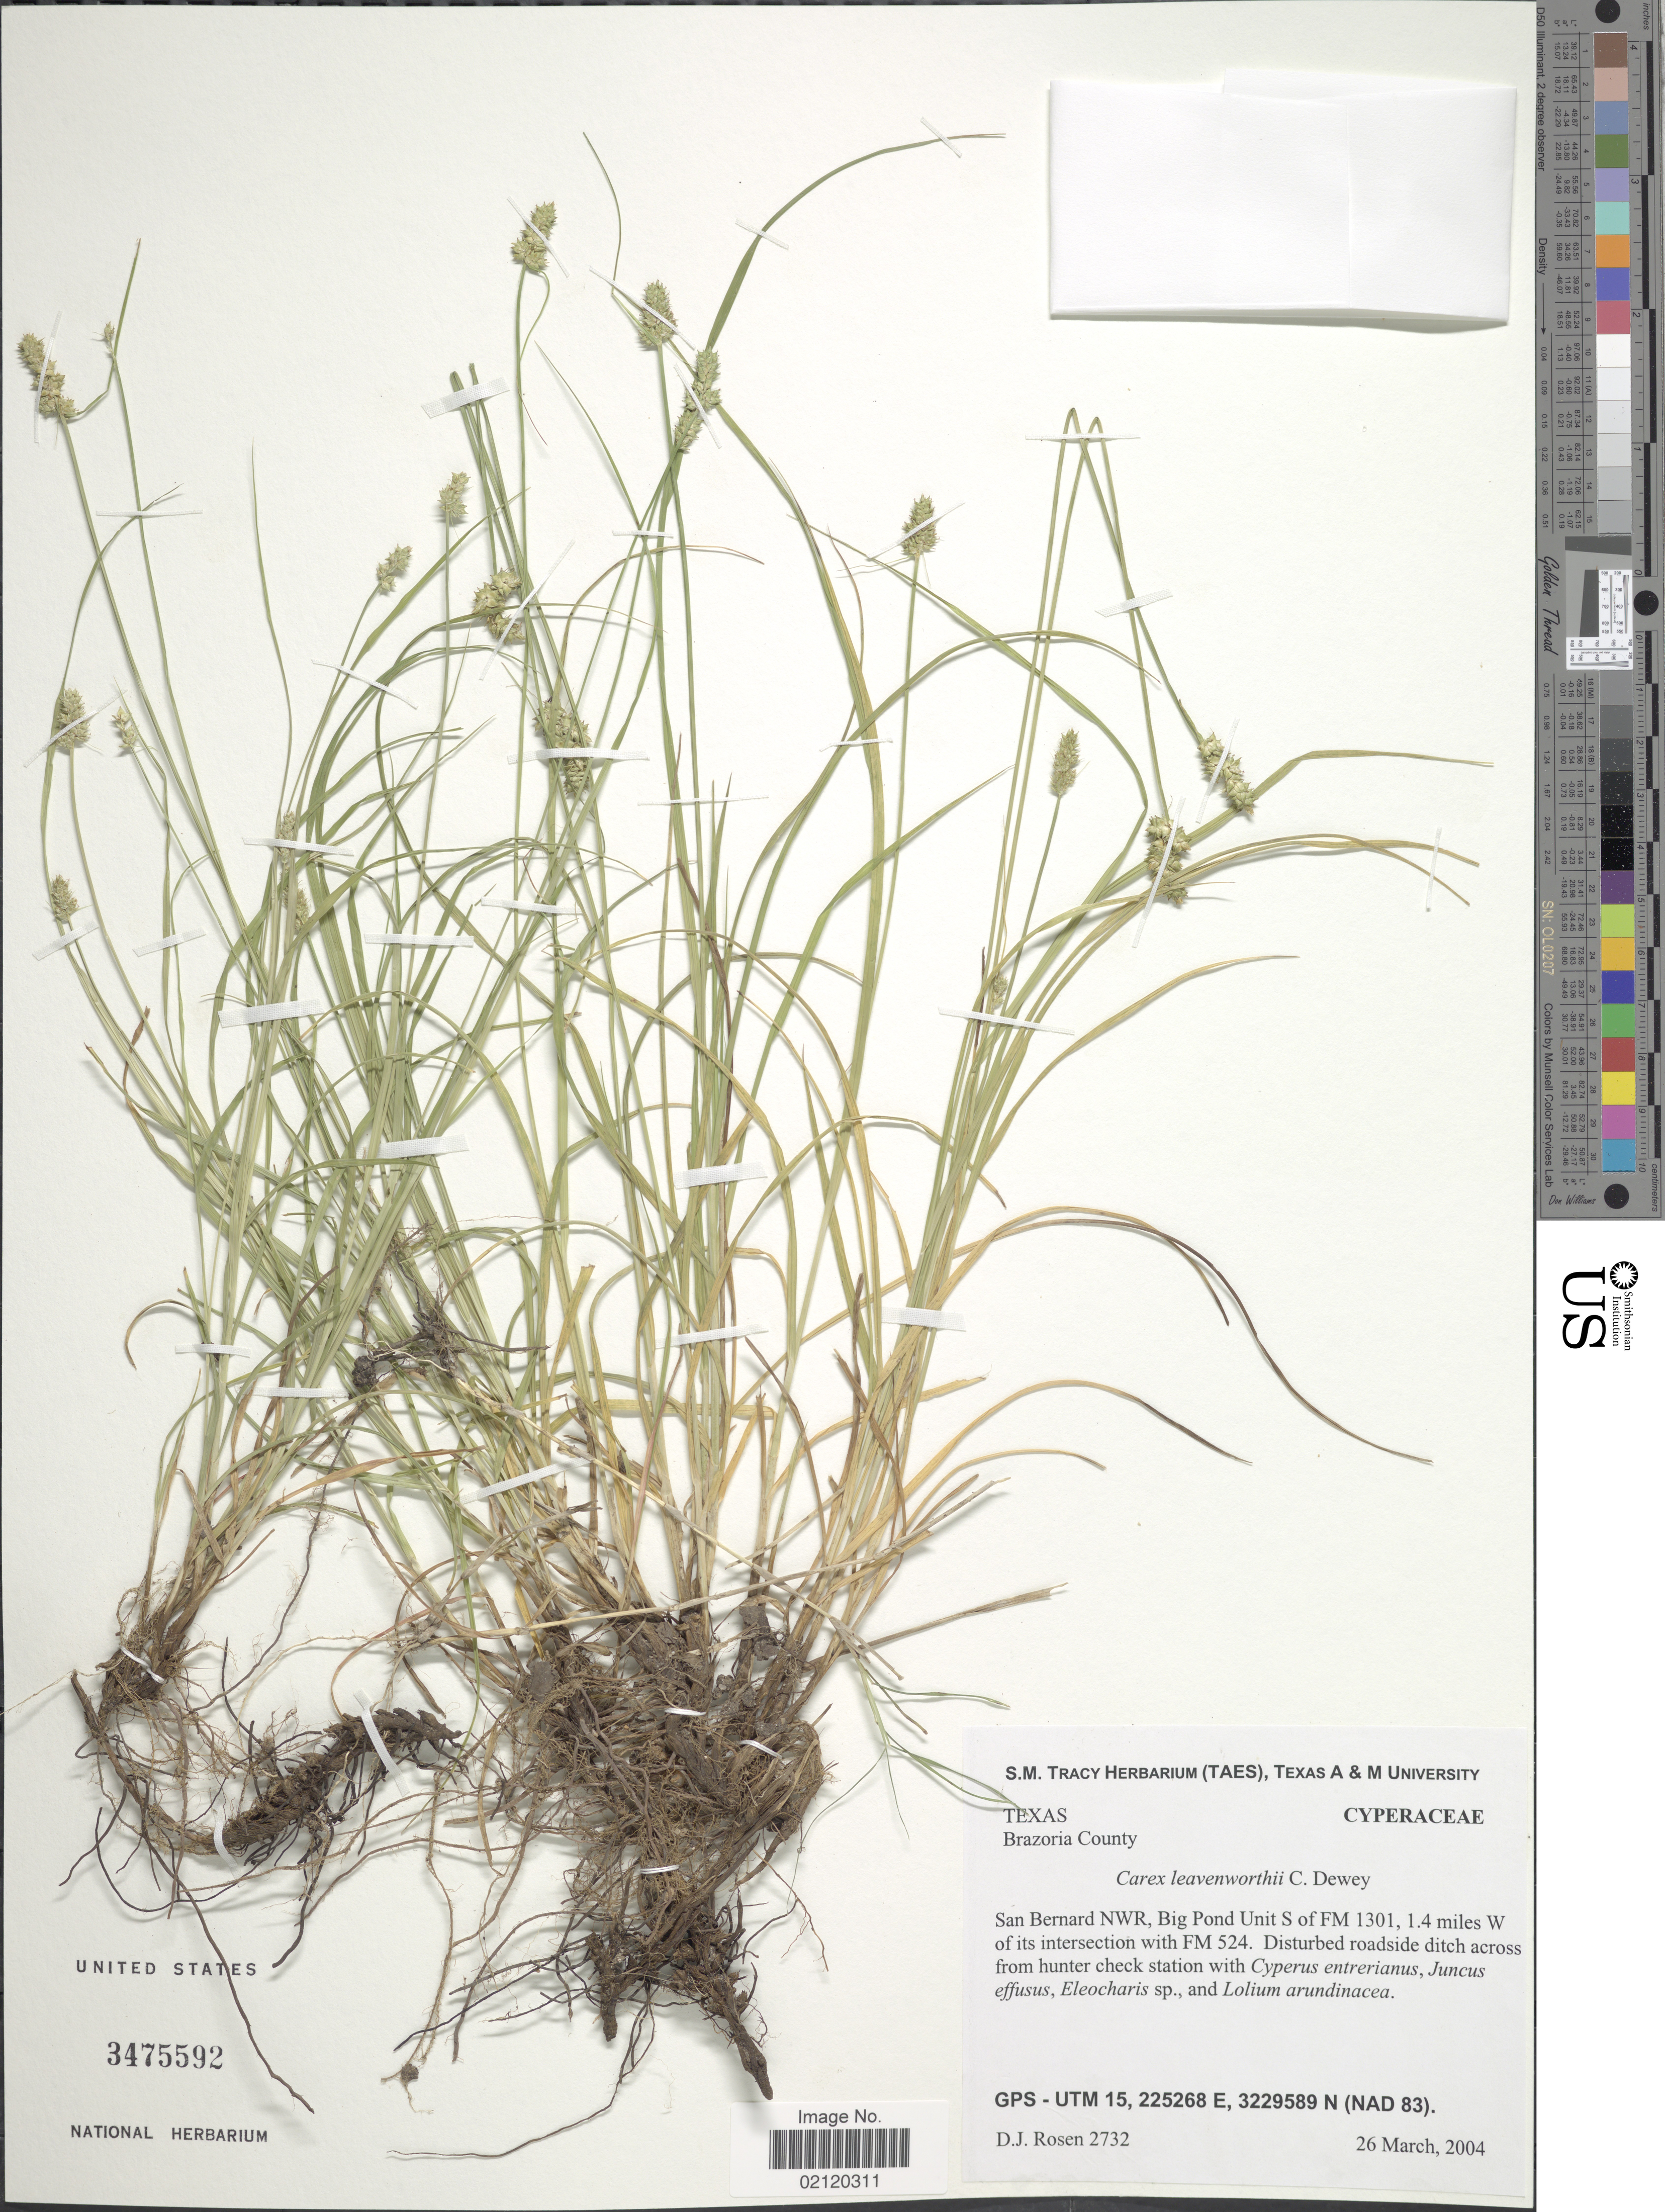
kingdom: Plantae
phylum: Tracheophyta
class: Liliopsida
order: Poales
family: Cyperaceae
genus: Carex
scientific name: Carex leavenworthii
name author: Dewey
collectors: D. J. Rosen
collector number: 2732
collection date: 2004-03-26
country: United States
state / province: Texas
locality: Brazoria County, San Bernard NWR, Big Pond Unit S of FM 1301, 1.4 miles W of its intersection with FM 524.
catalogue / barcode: US 3475592